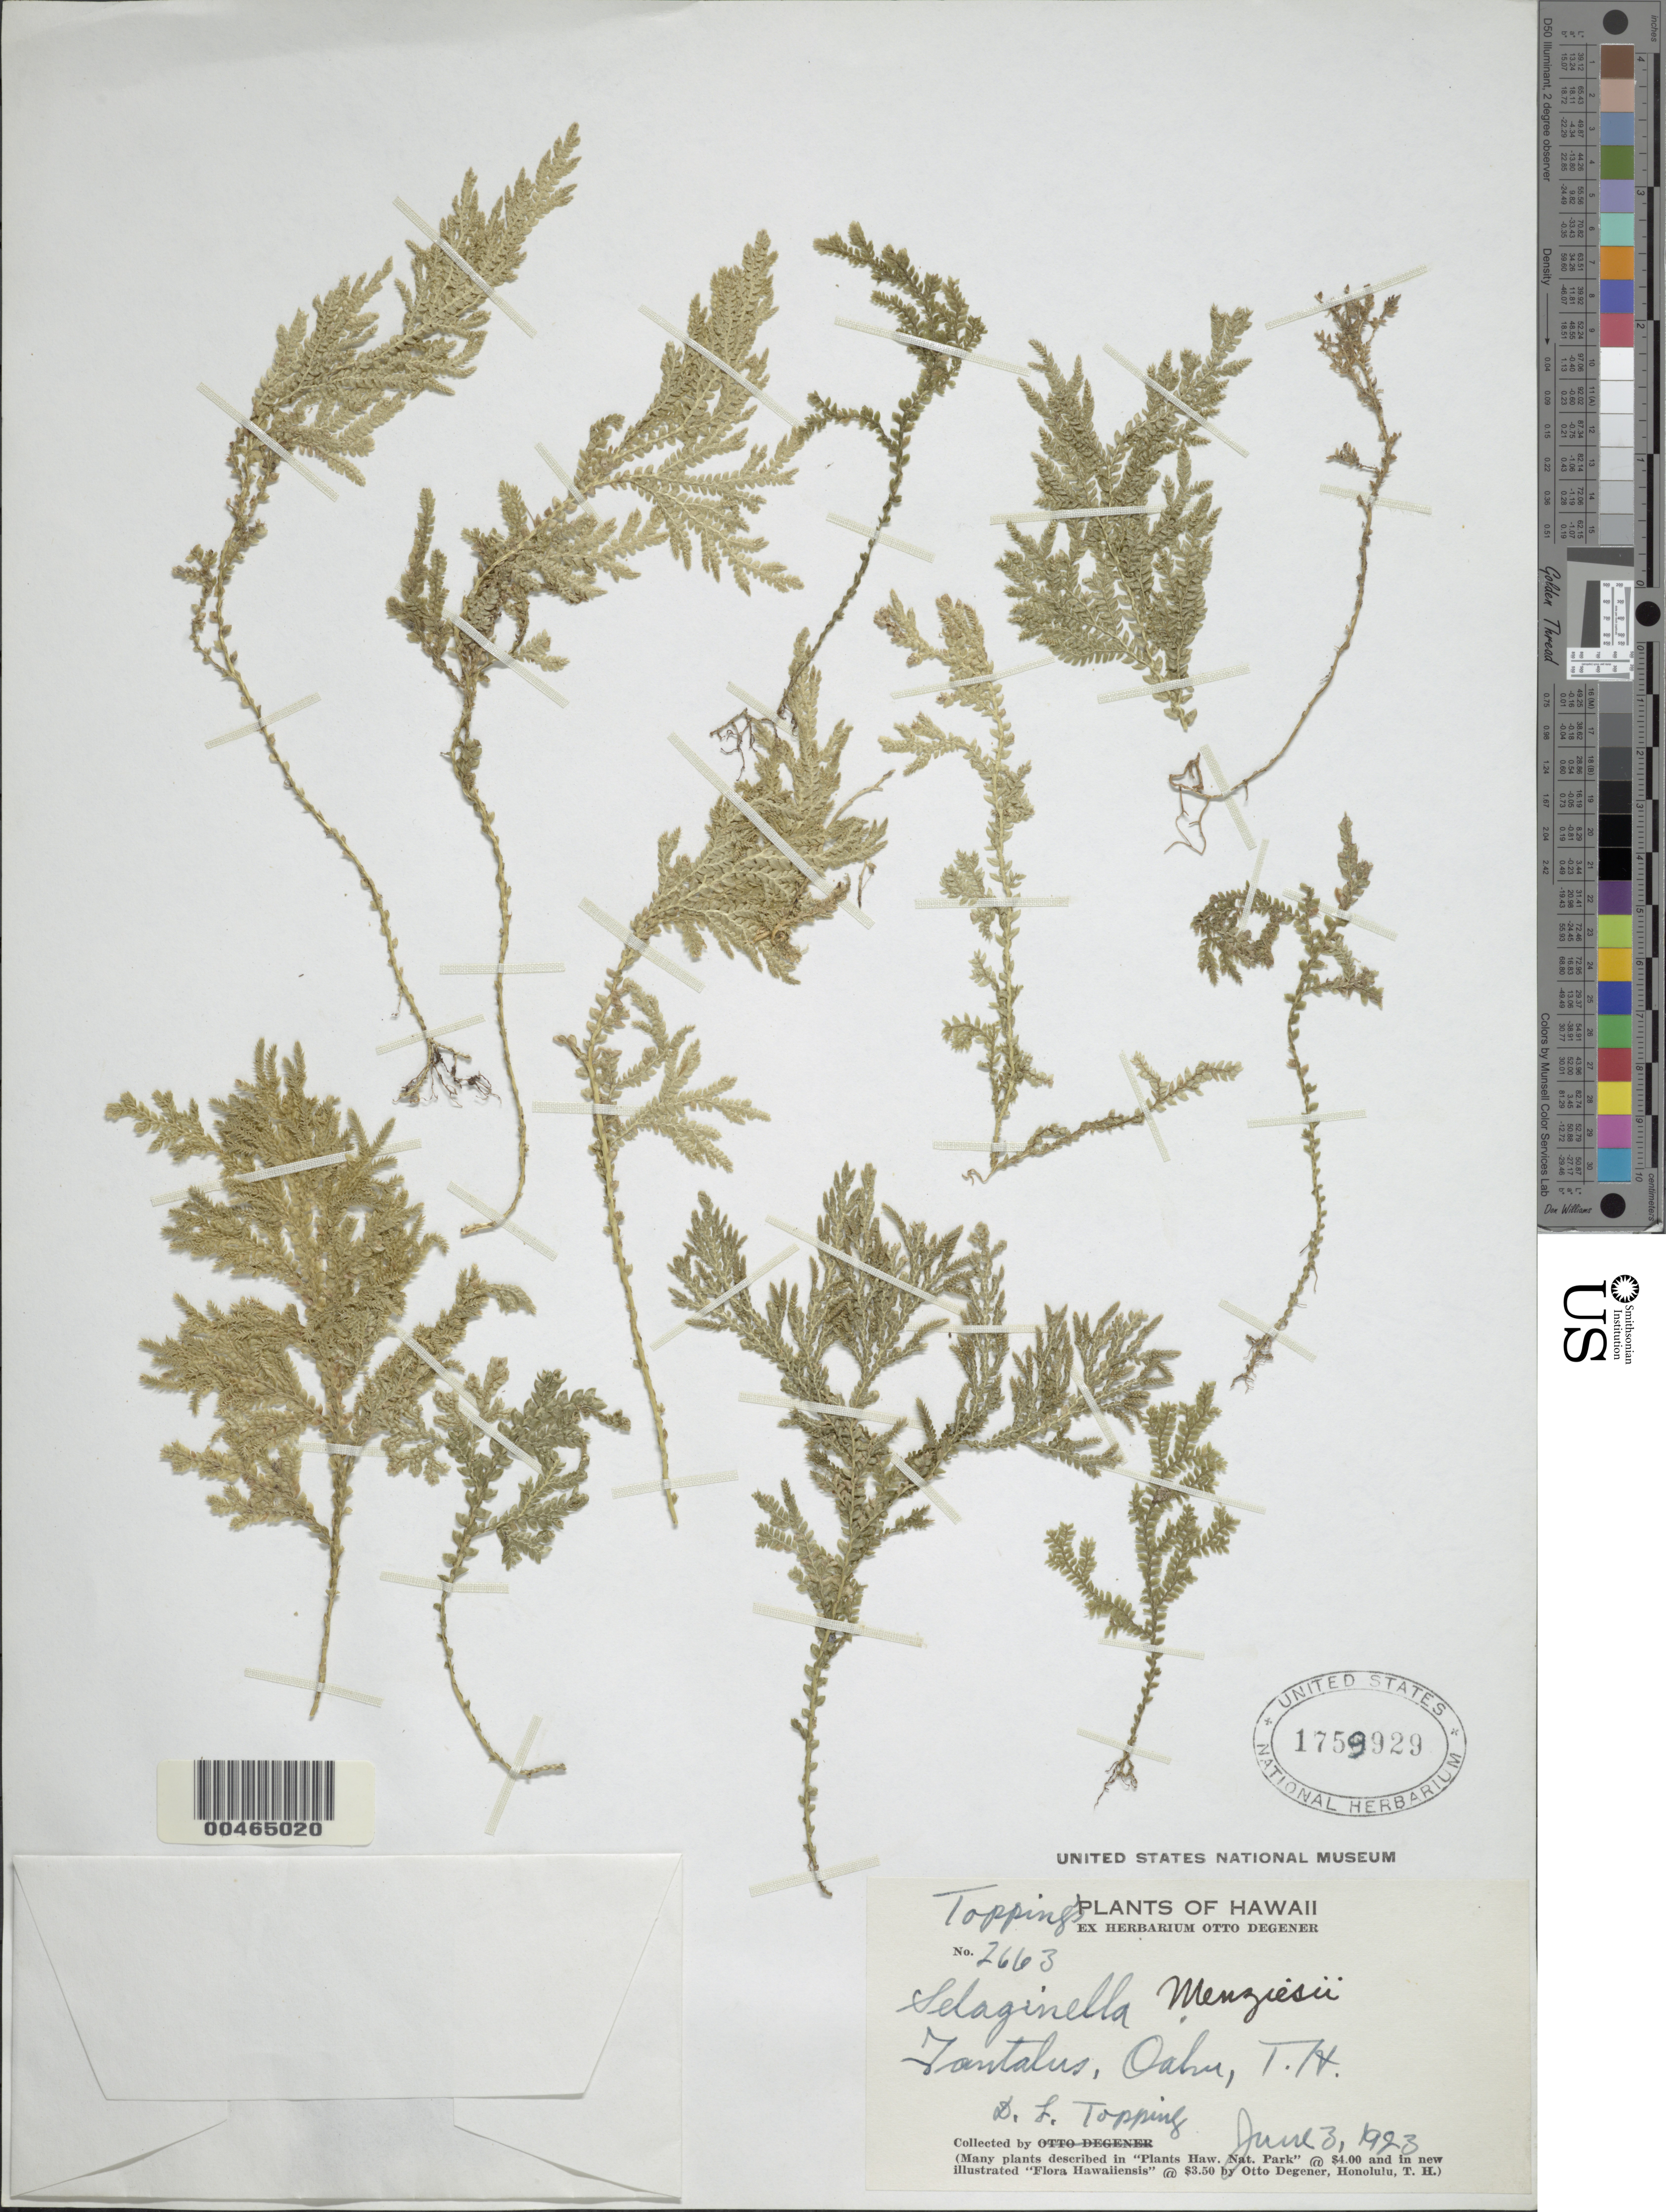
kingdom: Plantae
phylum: Tracheophyta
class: Lycopodiopsida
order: Selaginellales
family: Selaginellaceae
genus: Selaginella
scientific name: Selaginella arbuscula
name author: (Kualf.) Spring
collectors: D. L. Topping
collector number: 2663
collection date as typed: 3 Jun 1923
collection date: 1923-06-03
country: United States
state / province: Hawaii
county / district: Honolulu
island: Oahu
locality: Tantalus, Oahu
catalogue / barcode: US 1759929